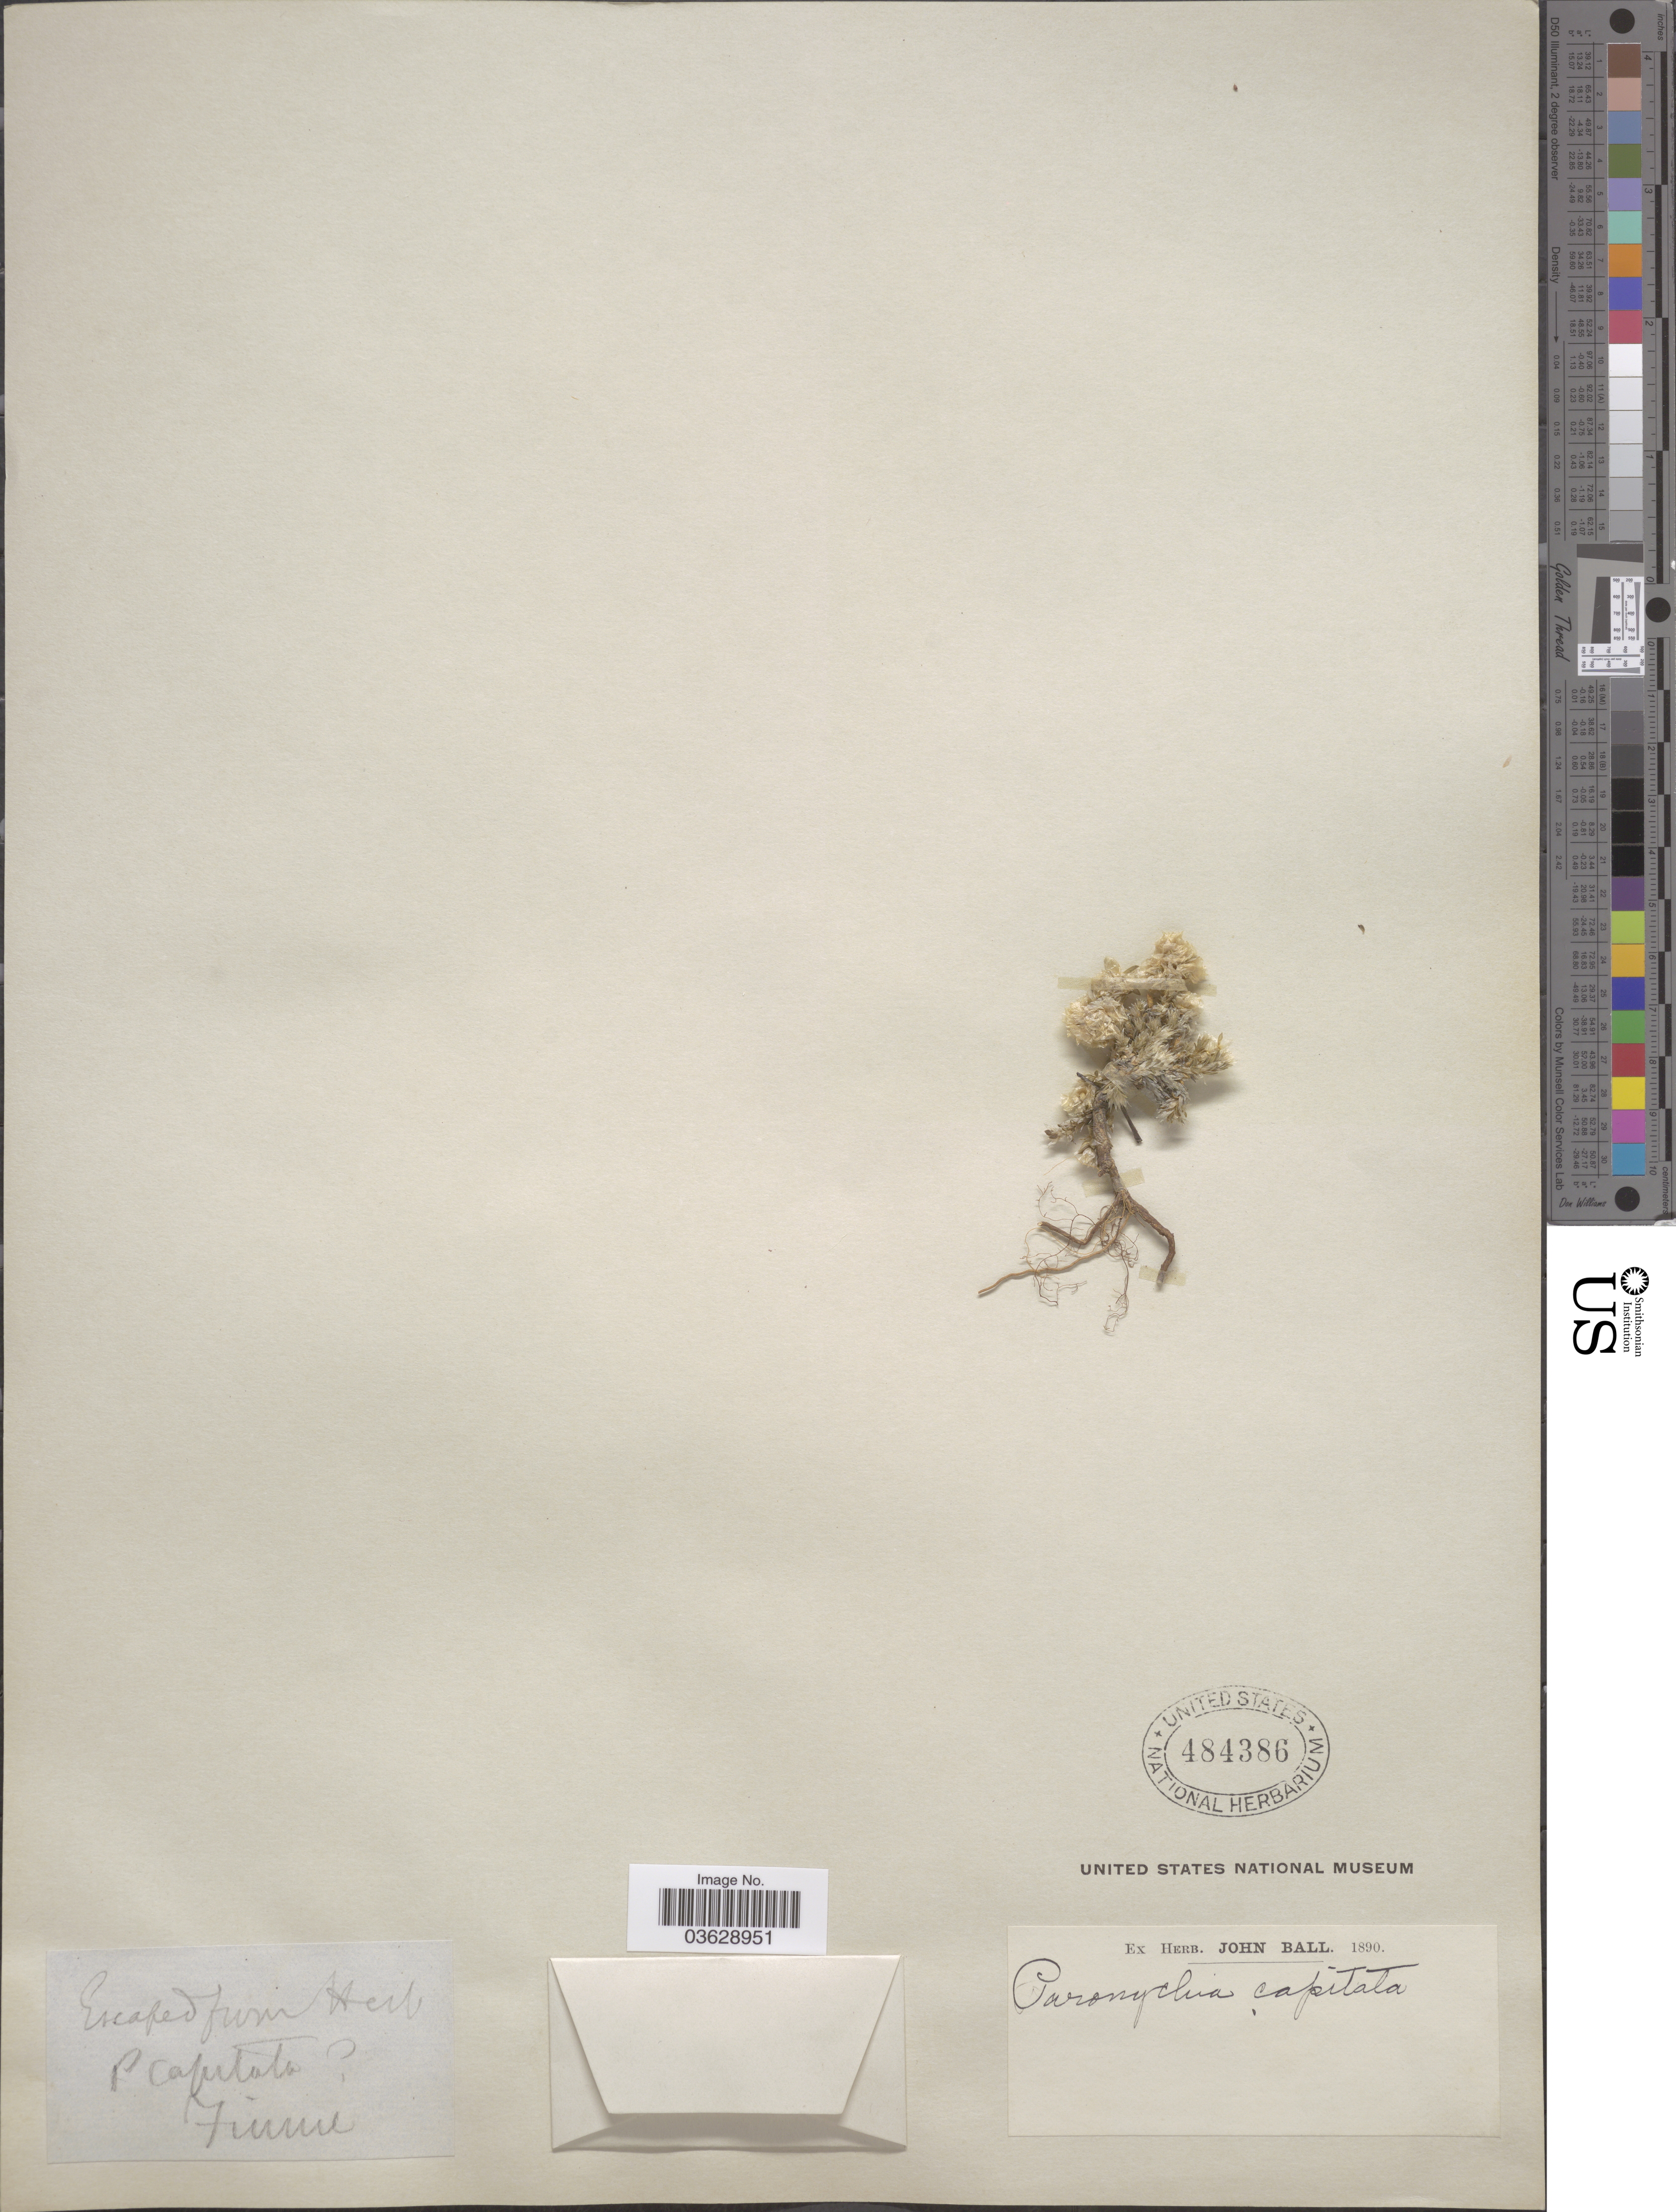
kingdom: Plantae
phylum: Tracheophyta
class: Magnoliopsida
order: Caryophyllales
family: Caryophyllaceae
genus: Paronychia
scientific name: Paronychia capitata subsp. capitata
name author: (L.) Lam.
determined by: Strong, Mark T., (BOT), Smithsonian Institution - National Museum of Natural History (UNITED STATES)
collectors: ex herb. John Ball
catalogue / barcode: US 484386